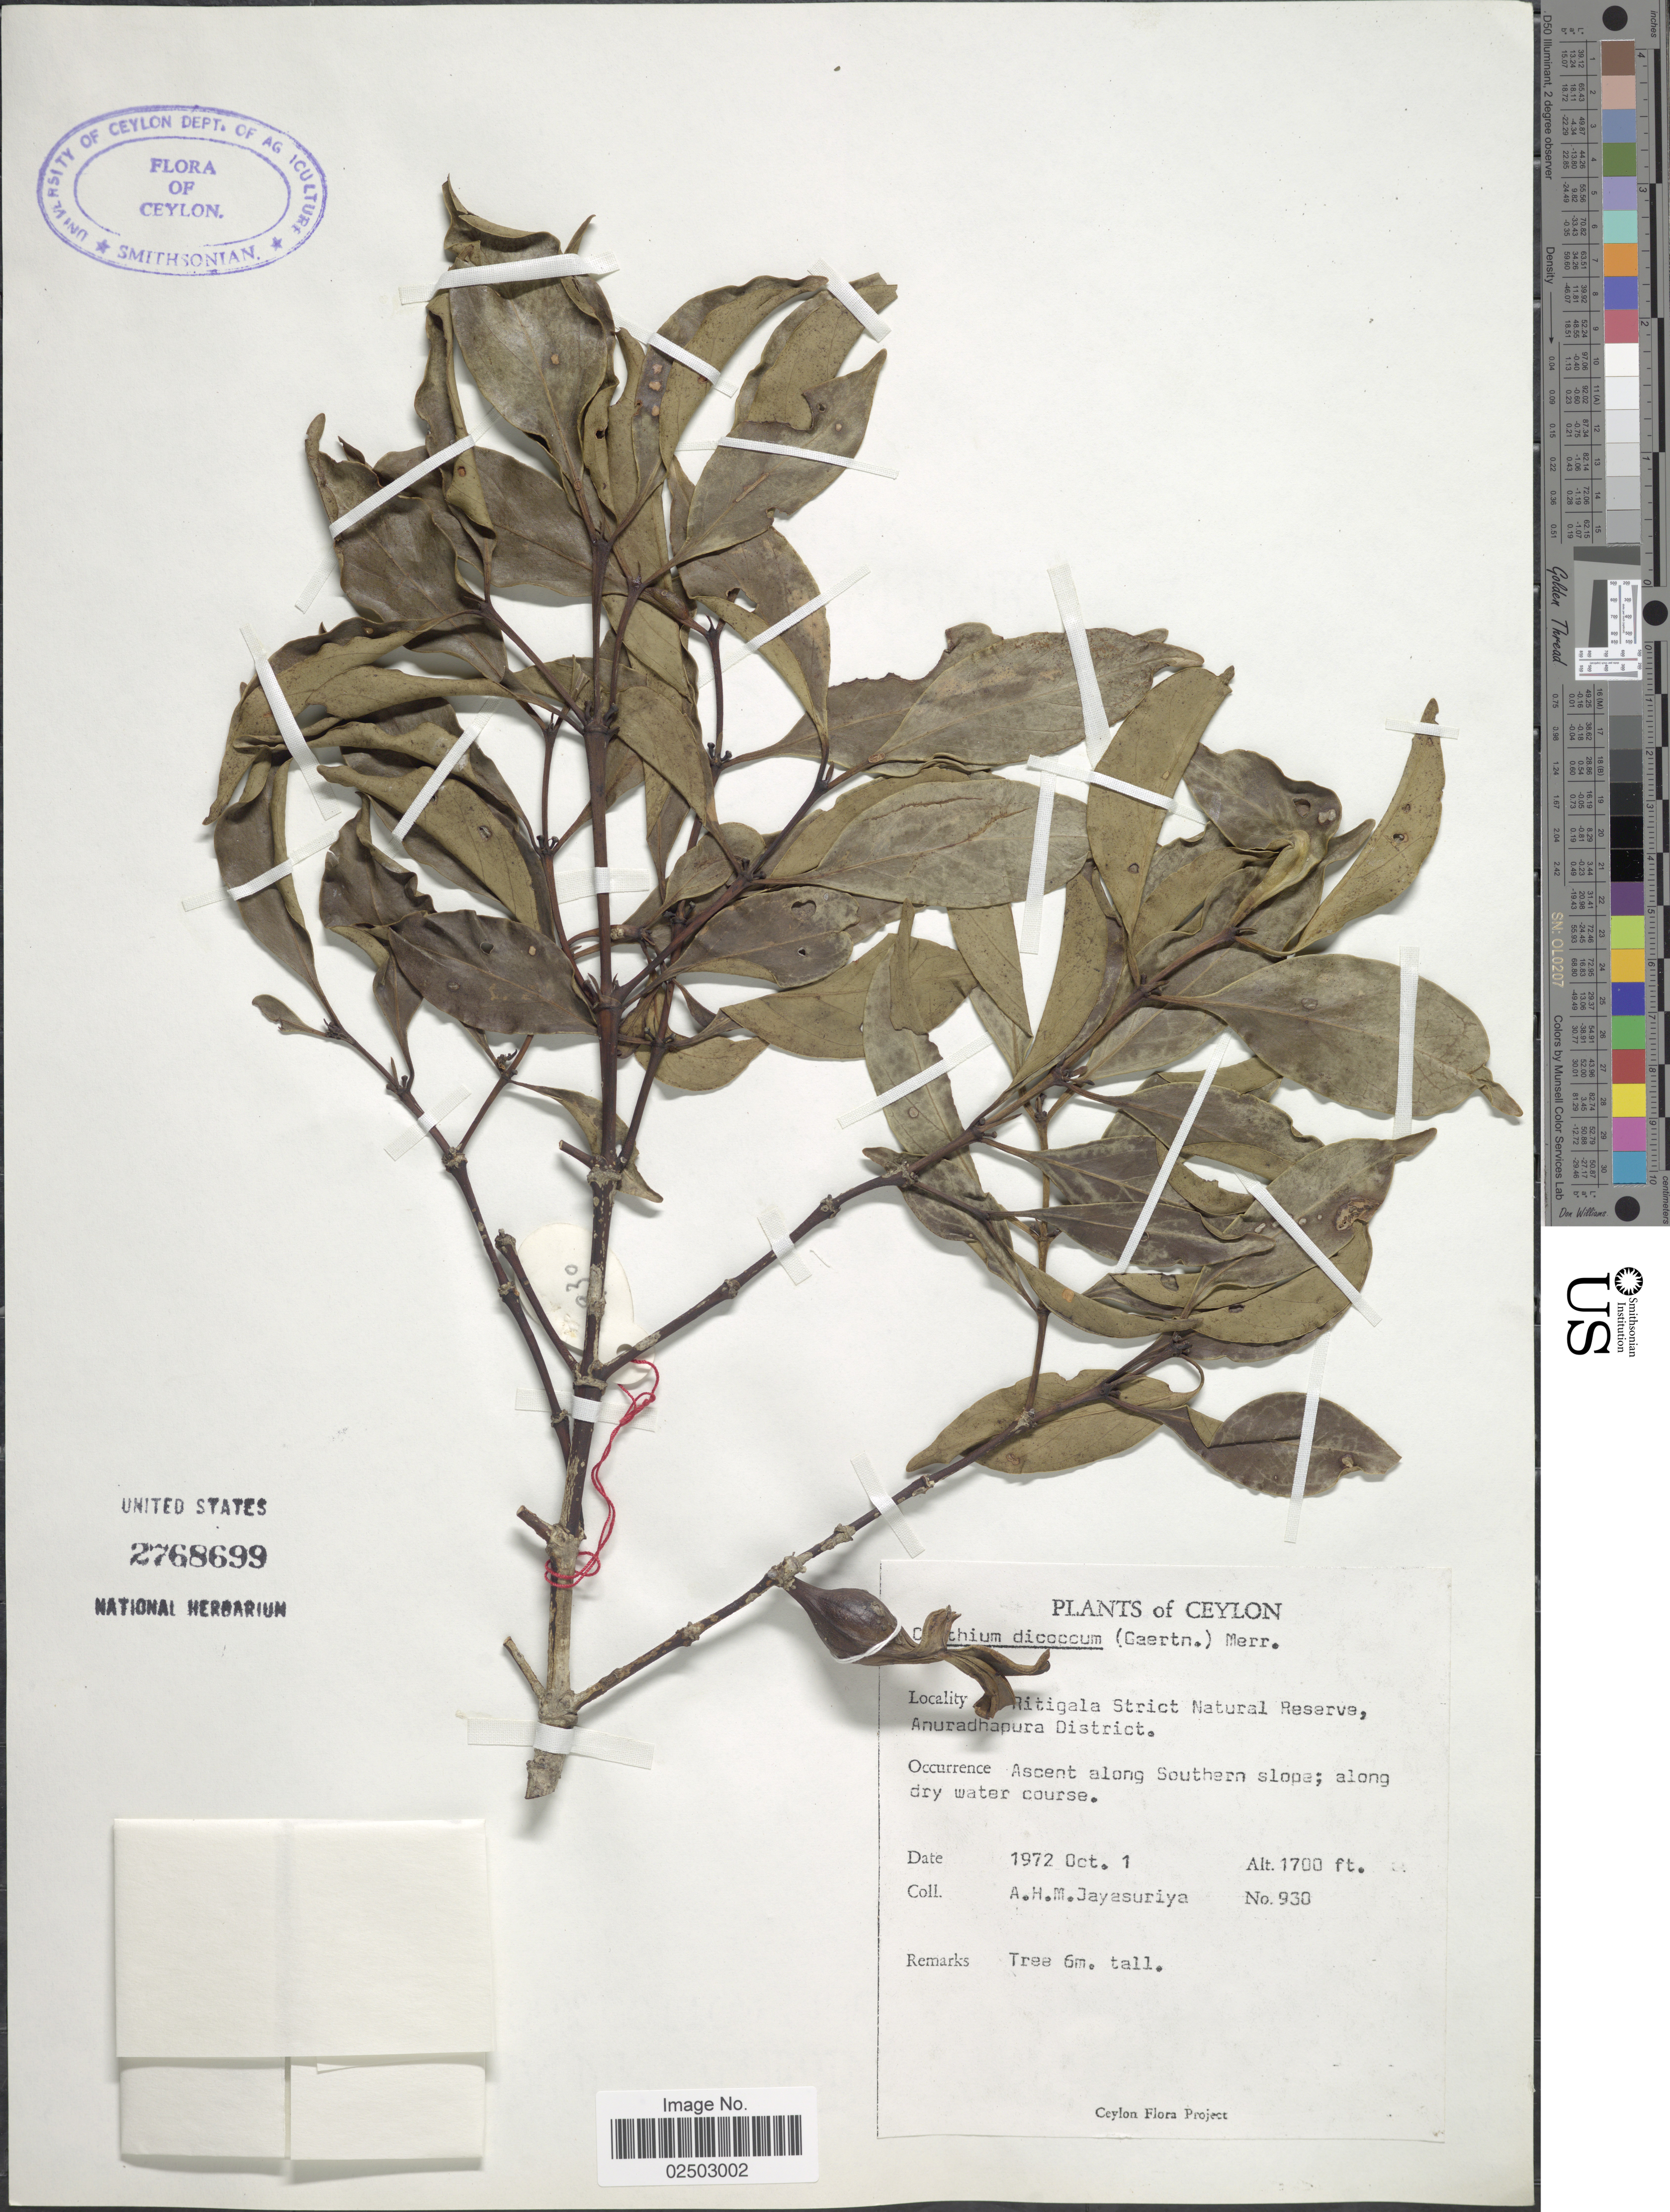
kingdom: Plantae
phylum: Tracheophyta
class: Magnoliopsida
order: Gentianales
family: Rubiaceae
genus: Canthium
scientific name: Canthium dicoccum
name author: (Gaertn.) Merr.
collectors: A. H. Jayasuriya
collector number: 930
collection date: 1972-10-01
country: Sri Lanka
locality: Ceylon, Ritigala Strict Natural Reserve, Anuradhapura District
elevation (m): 518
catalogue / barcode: US 2768699